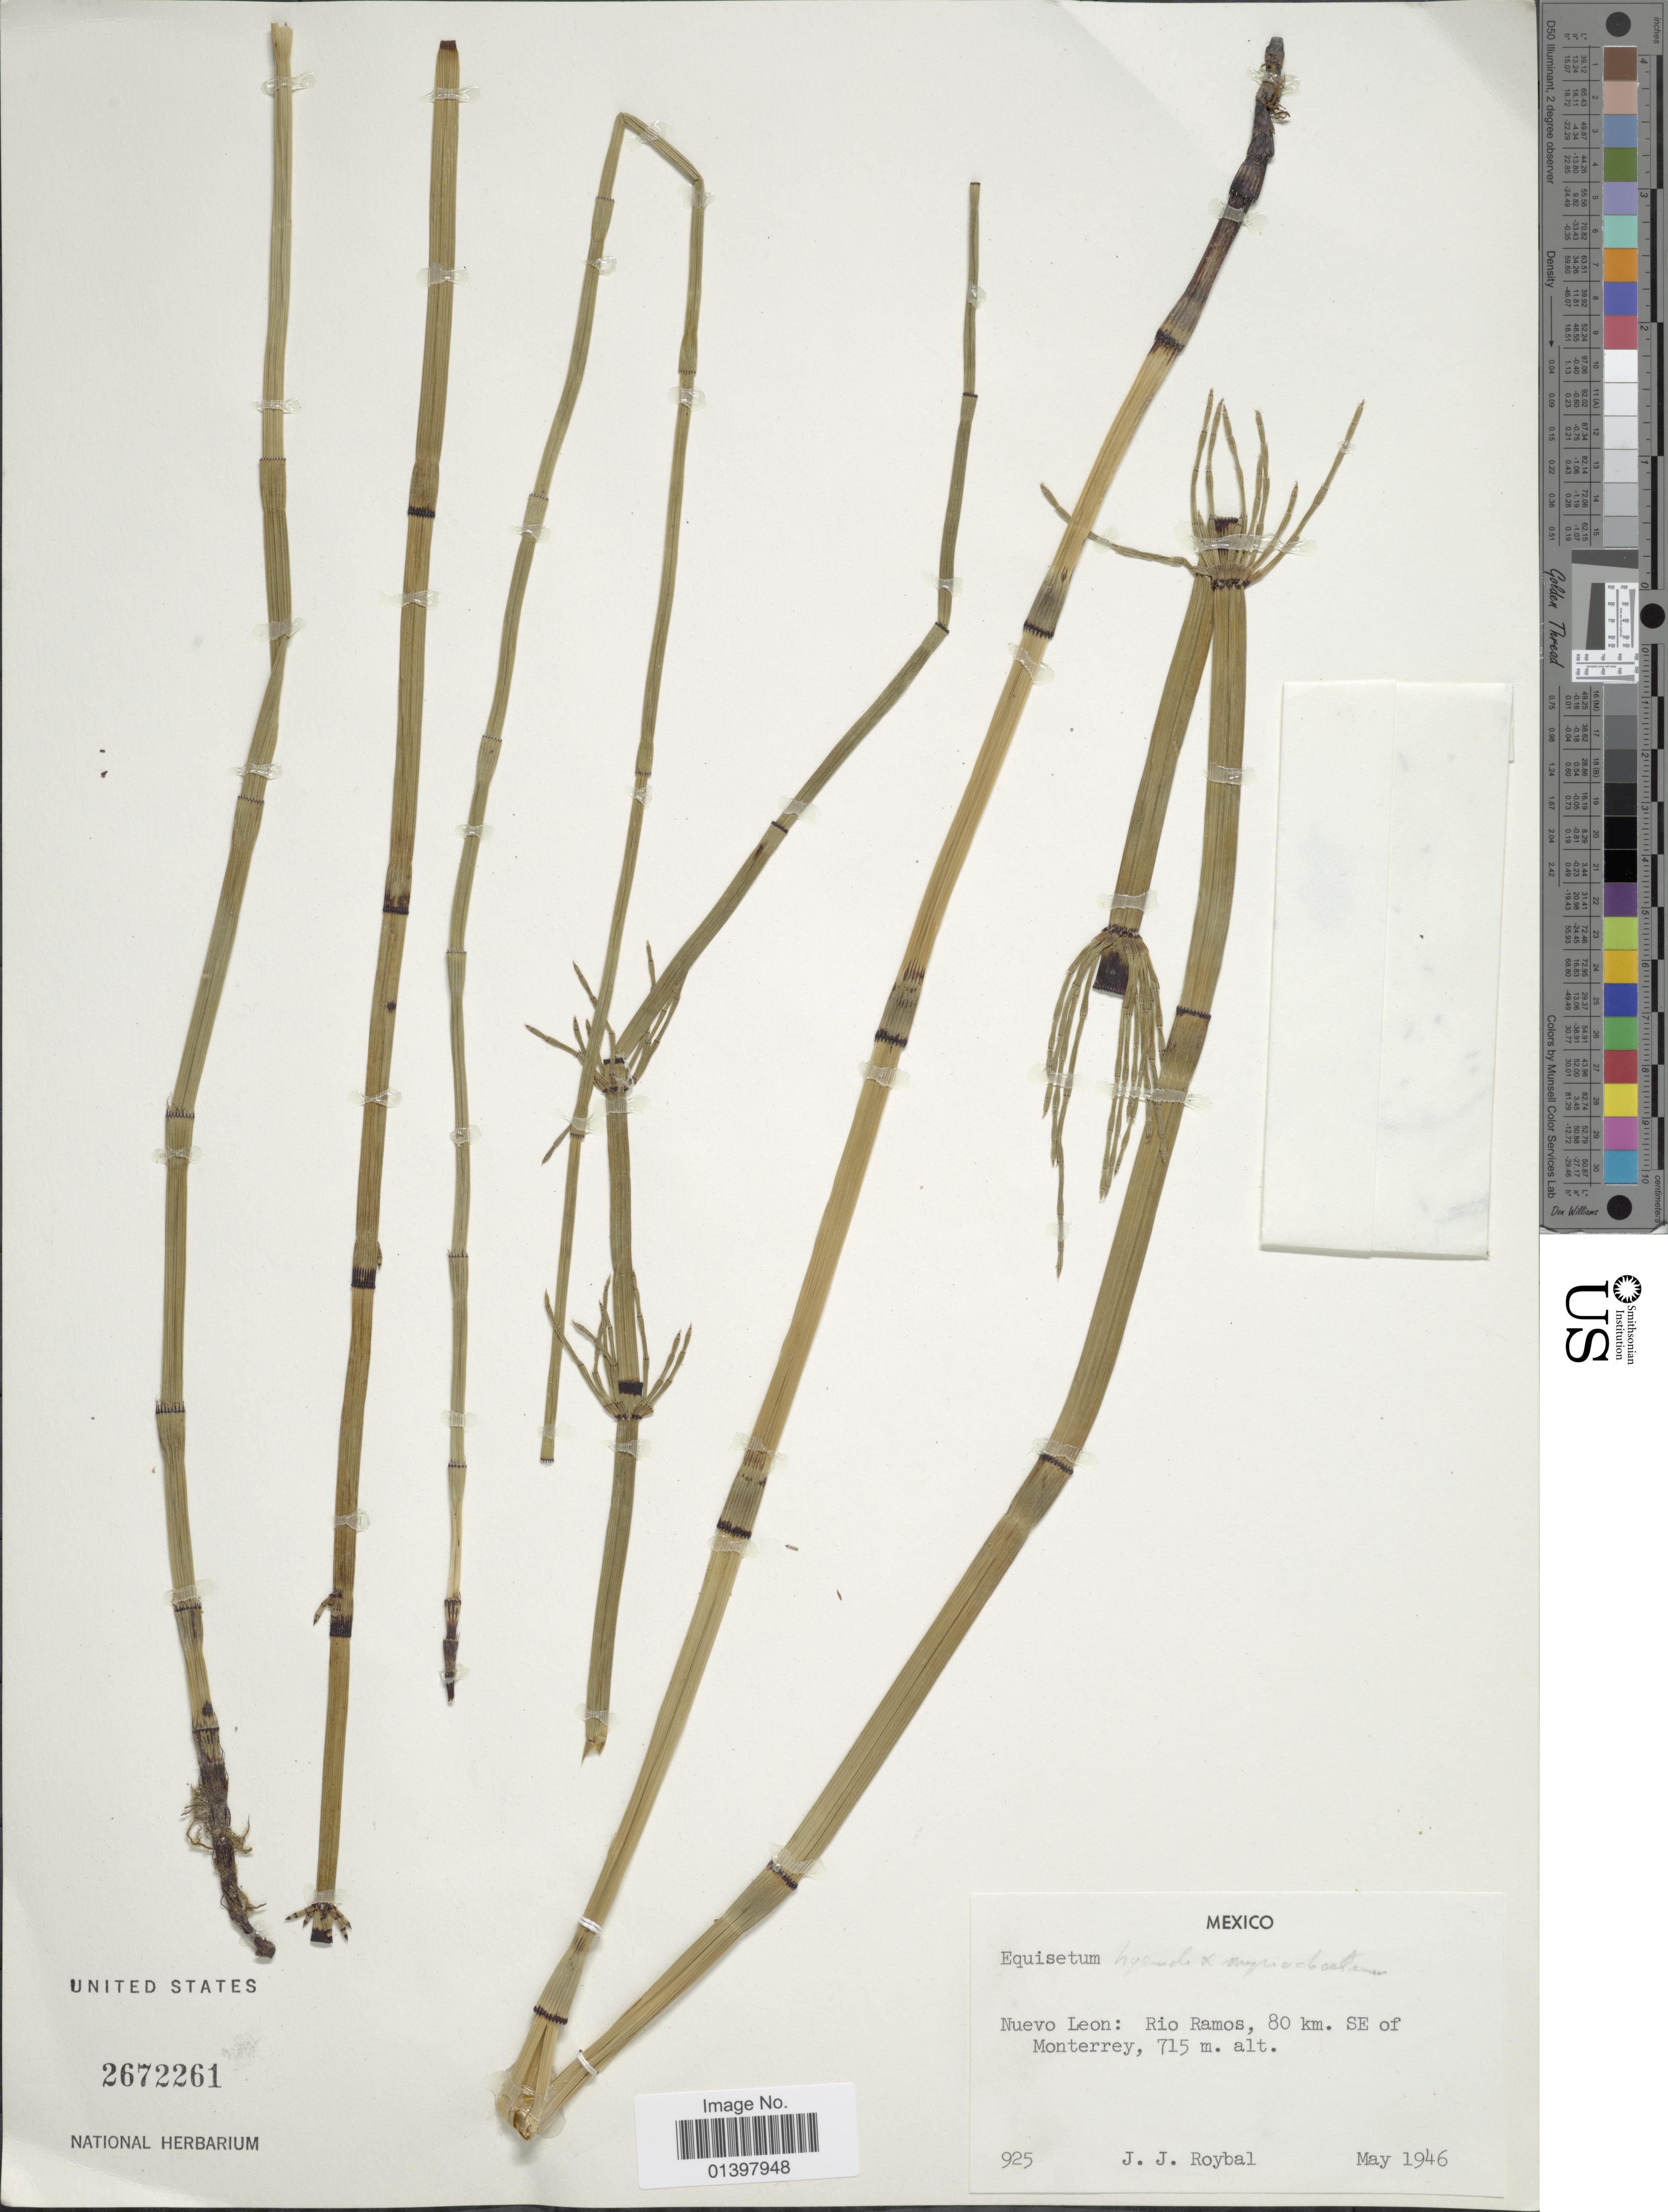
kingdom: Plantae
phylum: Tracheophyta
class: Polypodiopsida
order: Equisetales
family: Equisetaceae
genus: Equisetum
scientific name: Equisetum hyemale x E. myriochaetum Schltdl. & Cham.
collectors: J. J. Roybal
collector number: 925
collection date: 1946-05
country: Mexico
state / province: Nuevo León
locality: Rio Ramos, 80 km. SE of Monterrey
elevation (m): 715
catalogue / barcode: US 2672261